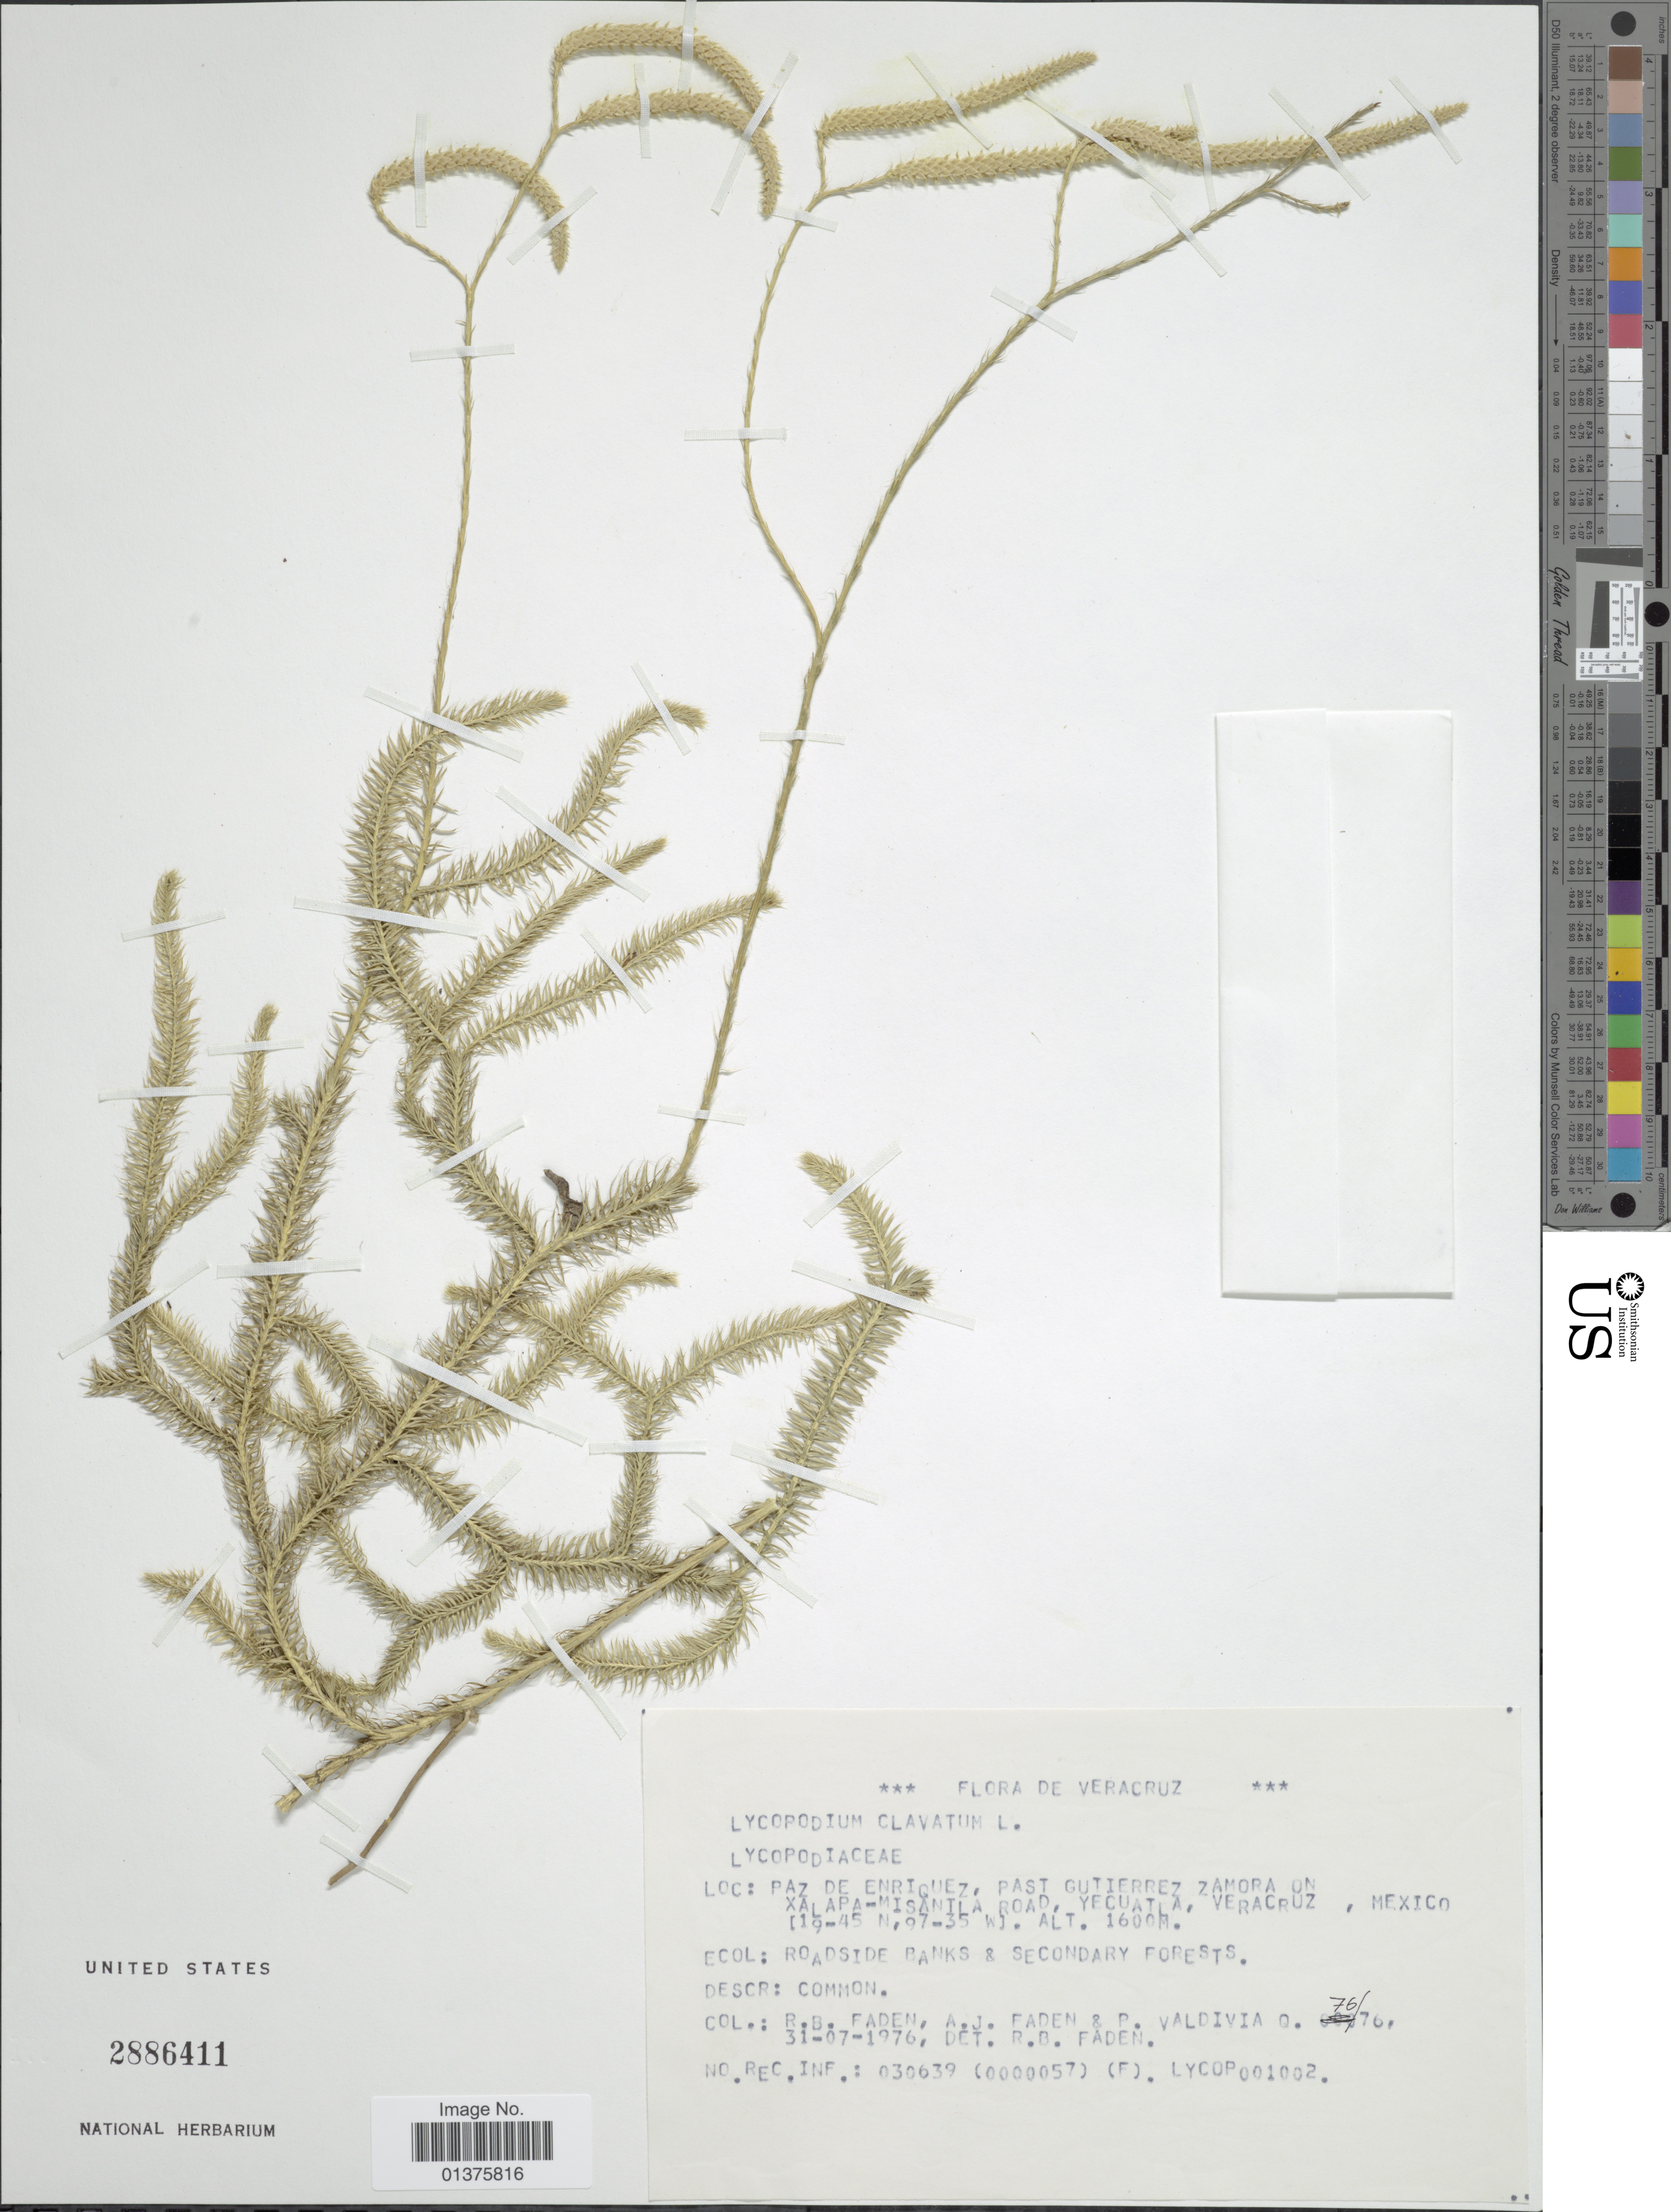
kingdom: Plantae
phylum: Tracheophyta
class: Lycopodiopsida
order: Lycopodiales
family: Lycopodiaceae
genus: Lycopodium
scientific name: Lycopodium clavatum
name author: L.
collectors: R. B. Faden, A. J. Faden & P. E. Valdivia Q.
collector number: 76/70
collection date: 1976-07-31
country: Mexico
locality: Paz de Enriquez, past Gutierrez zamora on Xalapa-Misanila road, Yecuatla, Veracruz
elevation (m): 1600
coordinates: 19-45, 97-35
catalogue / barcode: US 2886411